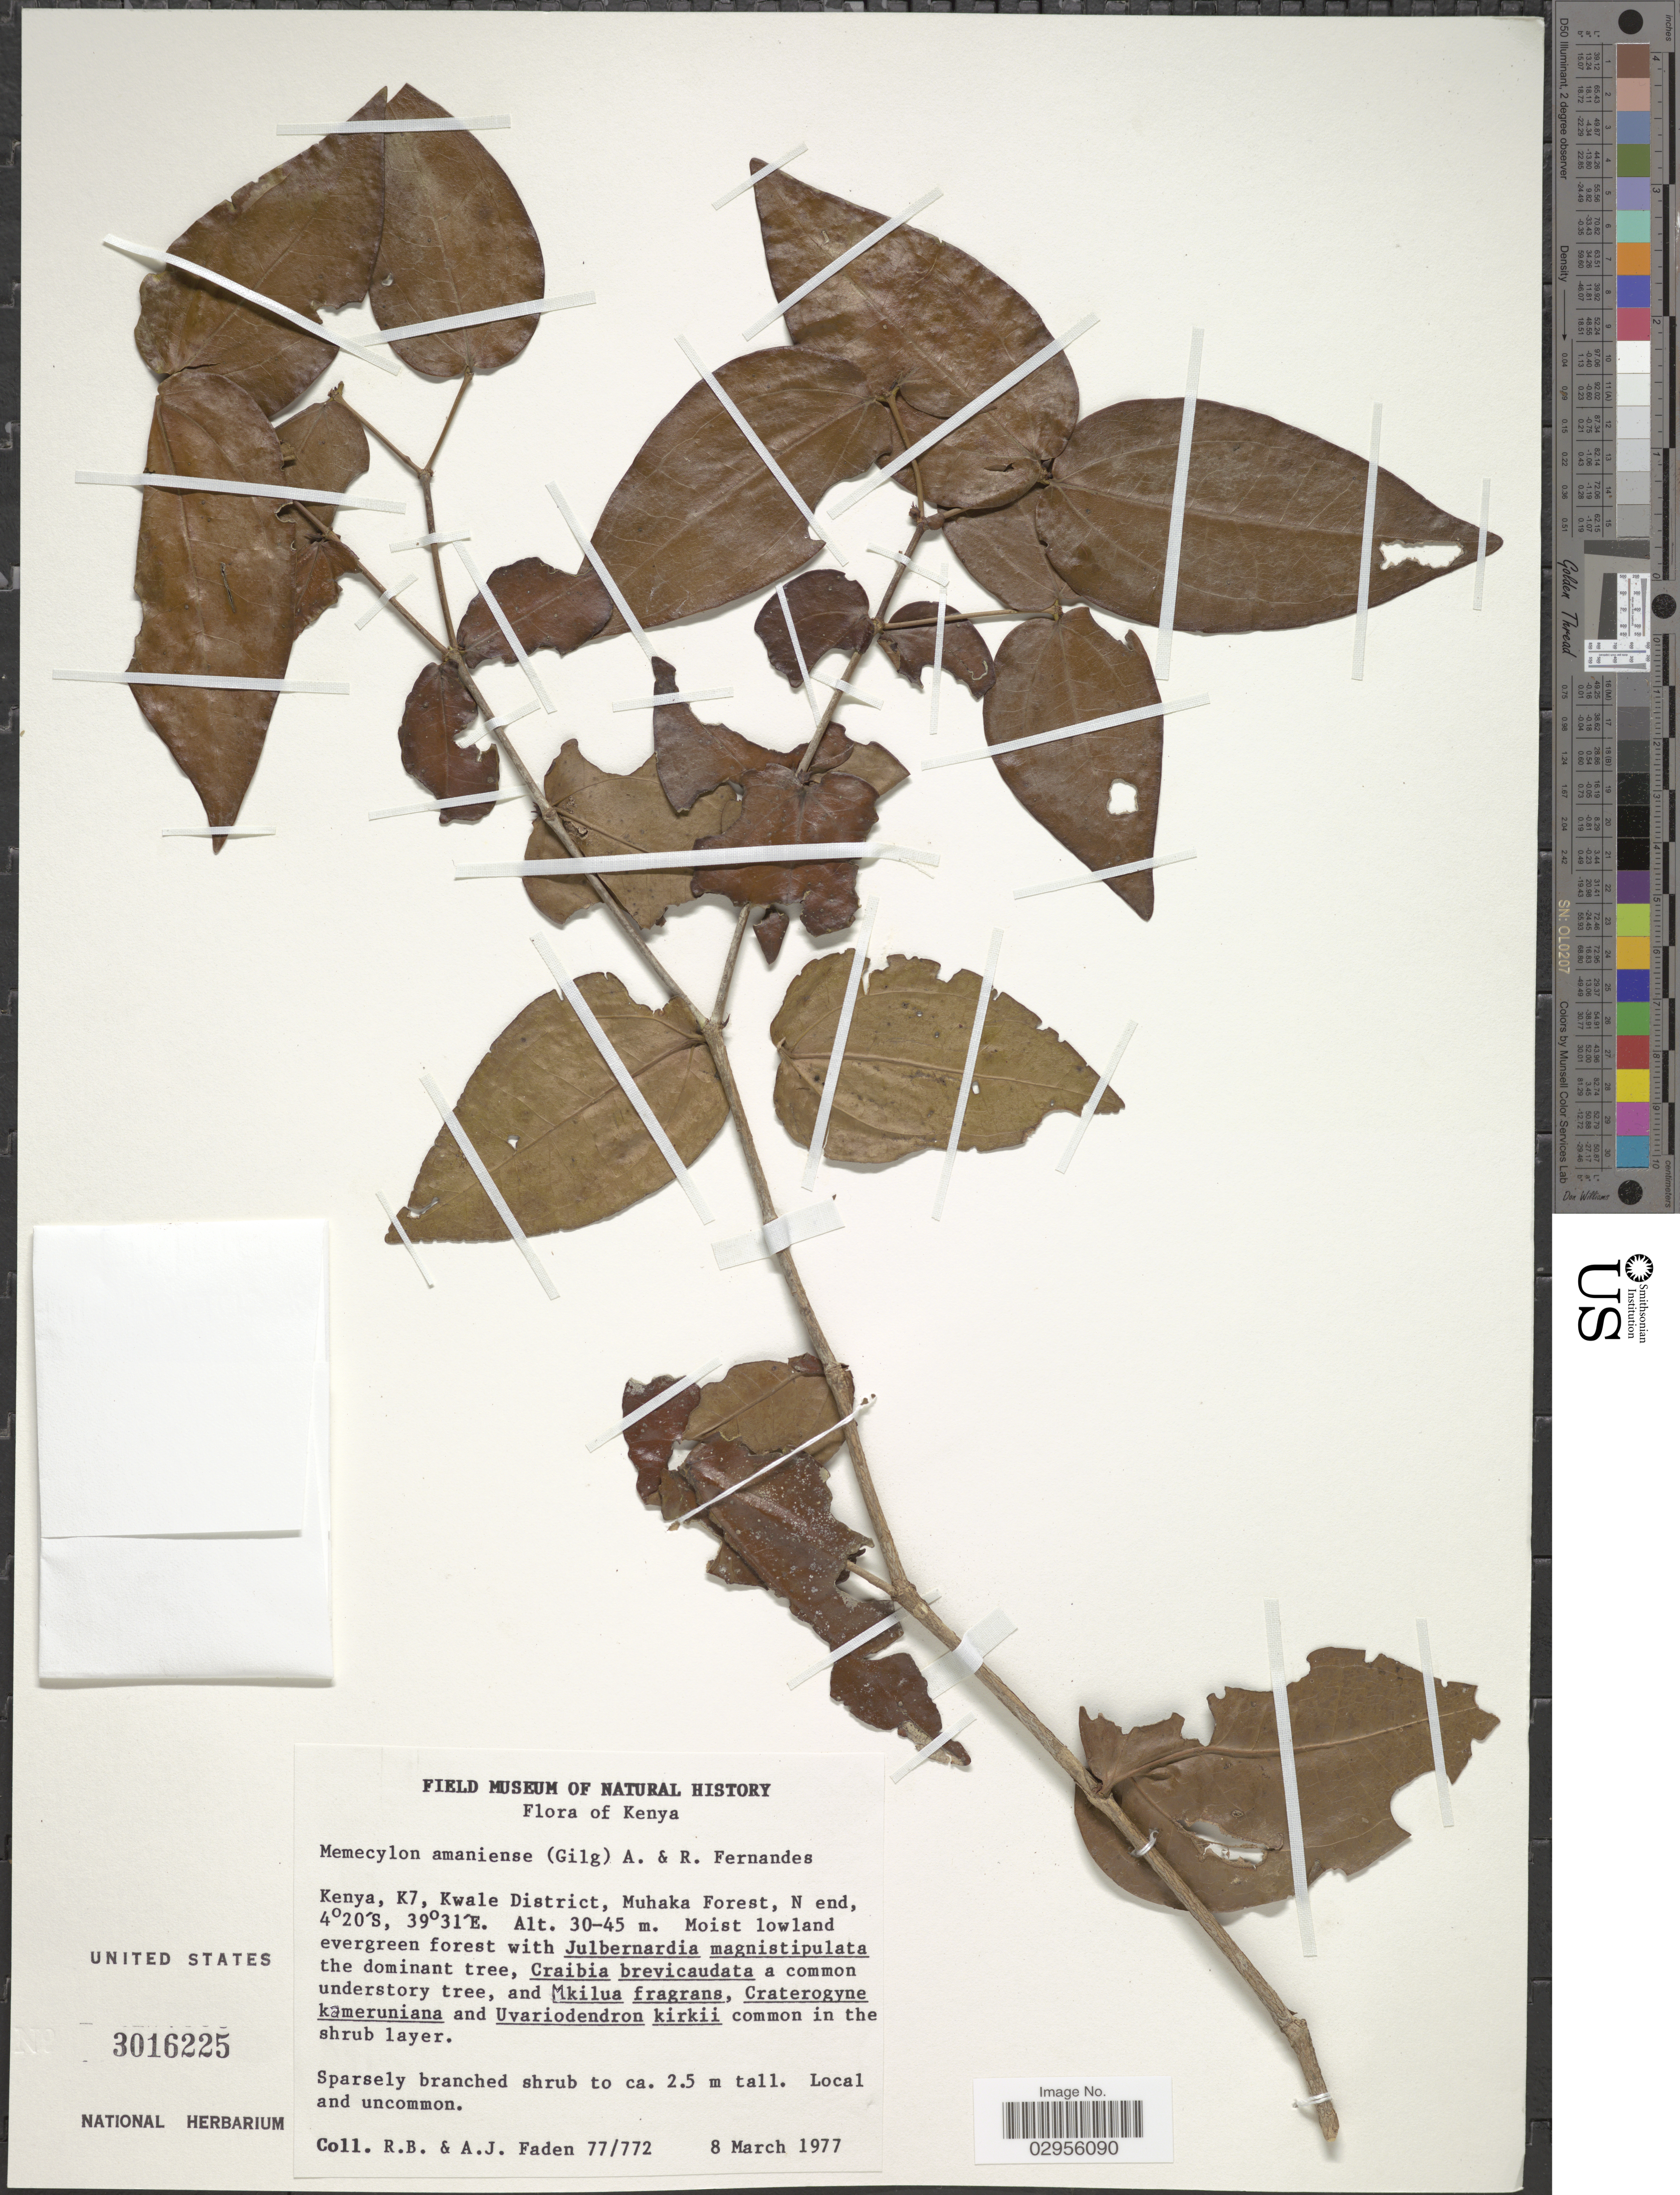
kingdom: Plantae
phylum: Tracheophyta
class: Magnoliopsida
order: Myrtales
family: Melastomataceae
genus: Memecylon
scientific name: Memecylon amaniense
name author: (Gilg) A. Fern. & R. Fern.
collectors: R. B. Faden & A. J. Faden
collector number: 77/772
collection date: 1977-03-08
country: Kenya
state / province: Kwale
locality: K7, Kwale District, Muhaka Forest, N end.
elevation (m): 30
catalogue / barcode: US 3016225